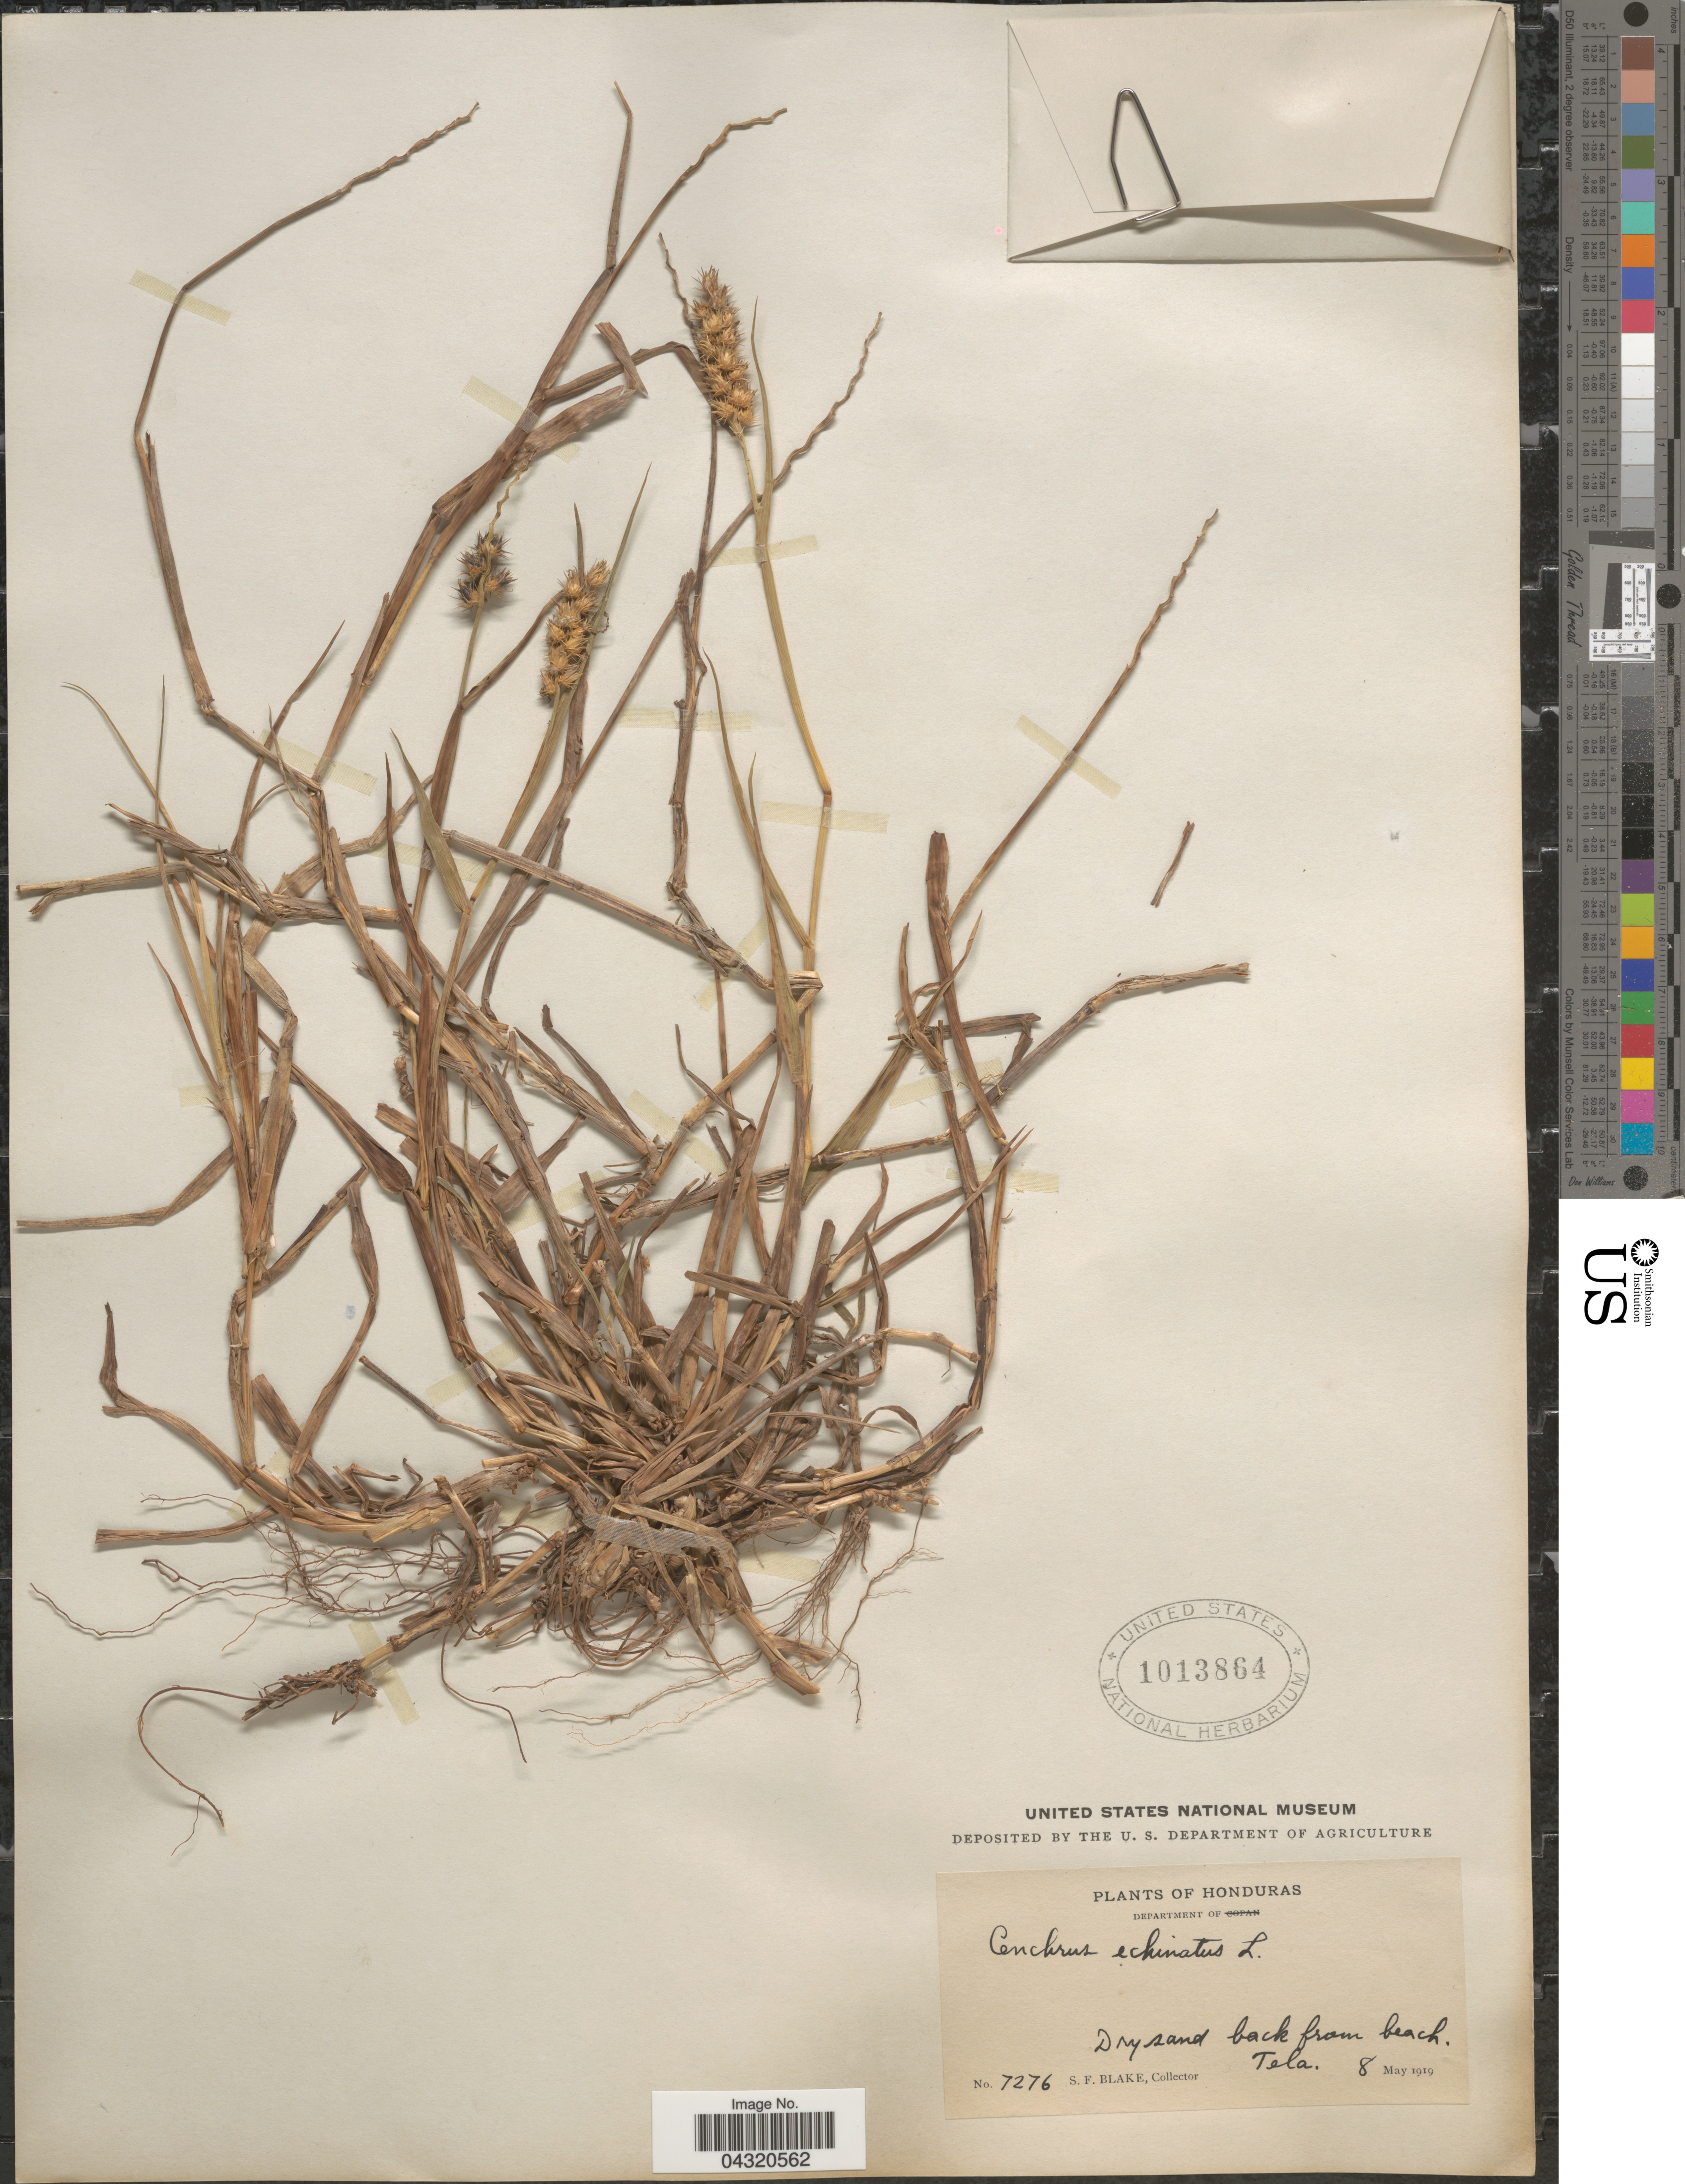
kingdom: Plantae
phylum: Tracheophyta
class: Liliopsida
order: Poales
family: Poaceae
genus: Cenchrus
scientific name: Cenchrus echinatus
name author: L.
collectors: S. Blake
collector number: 7276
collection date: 1919-05-08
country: Honduras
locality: Dry sand back from beach. Tela.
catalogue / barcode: US 1013864